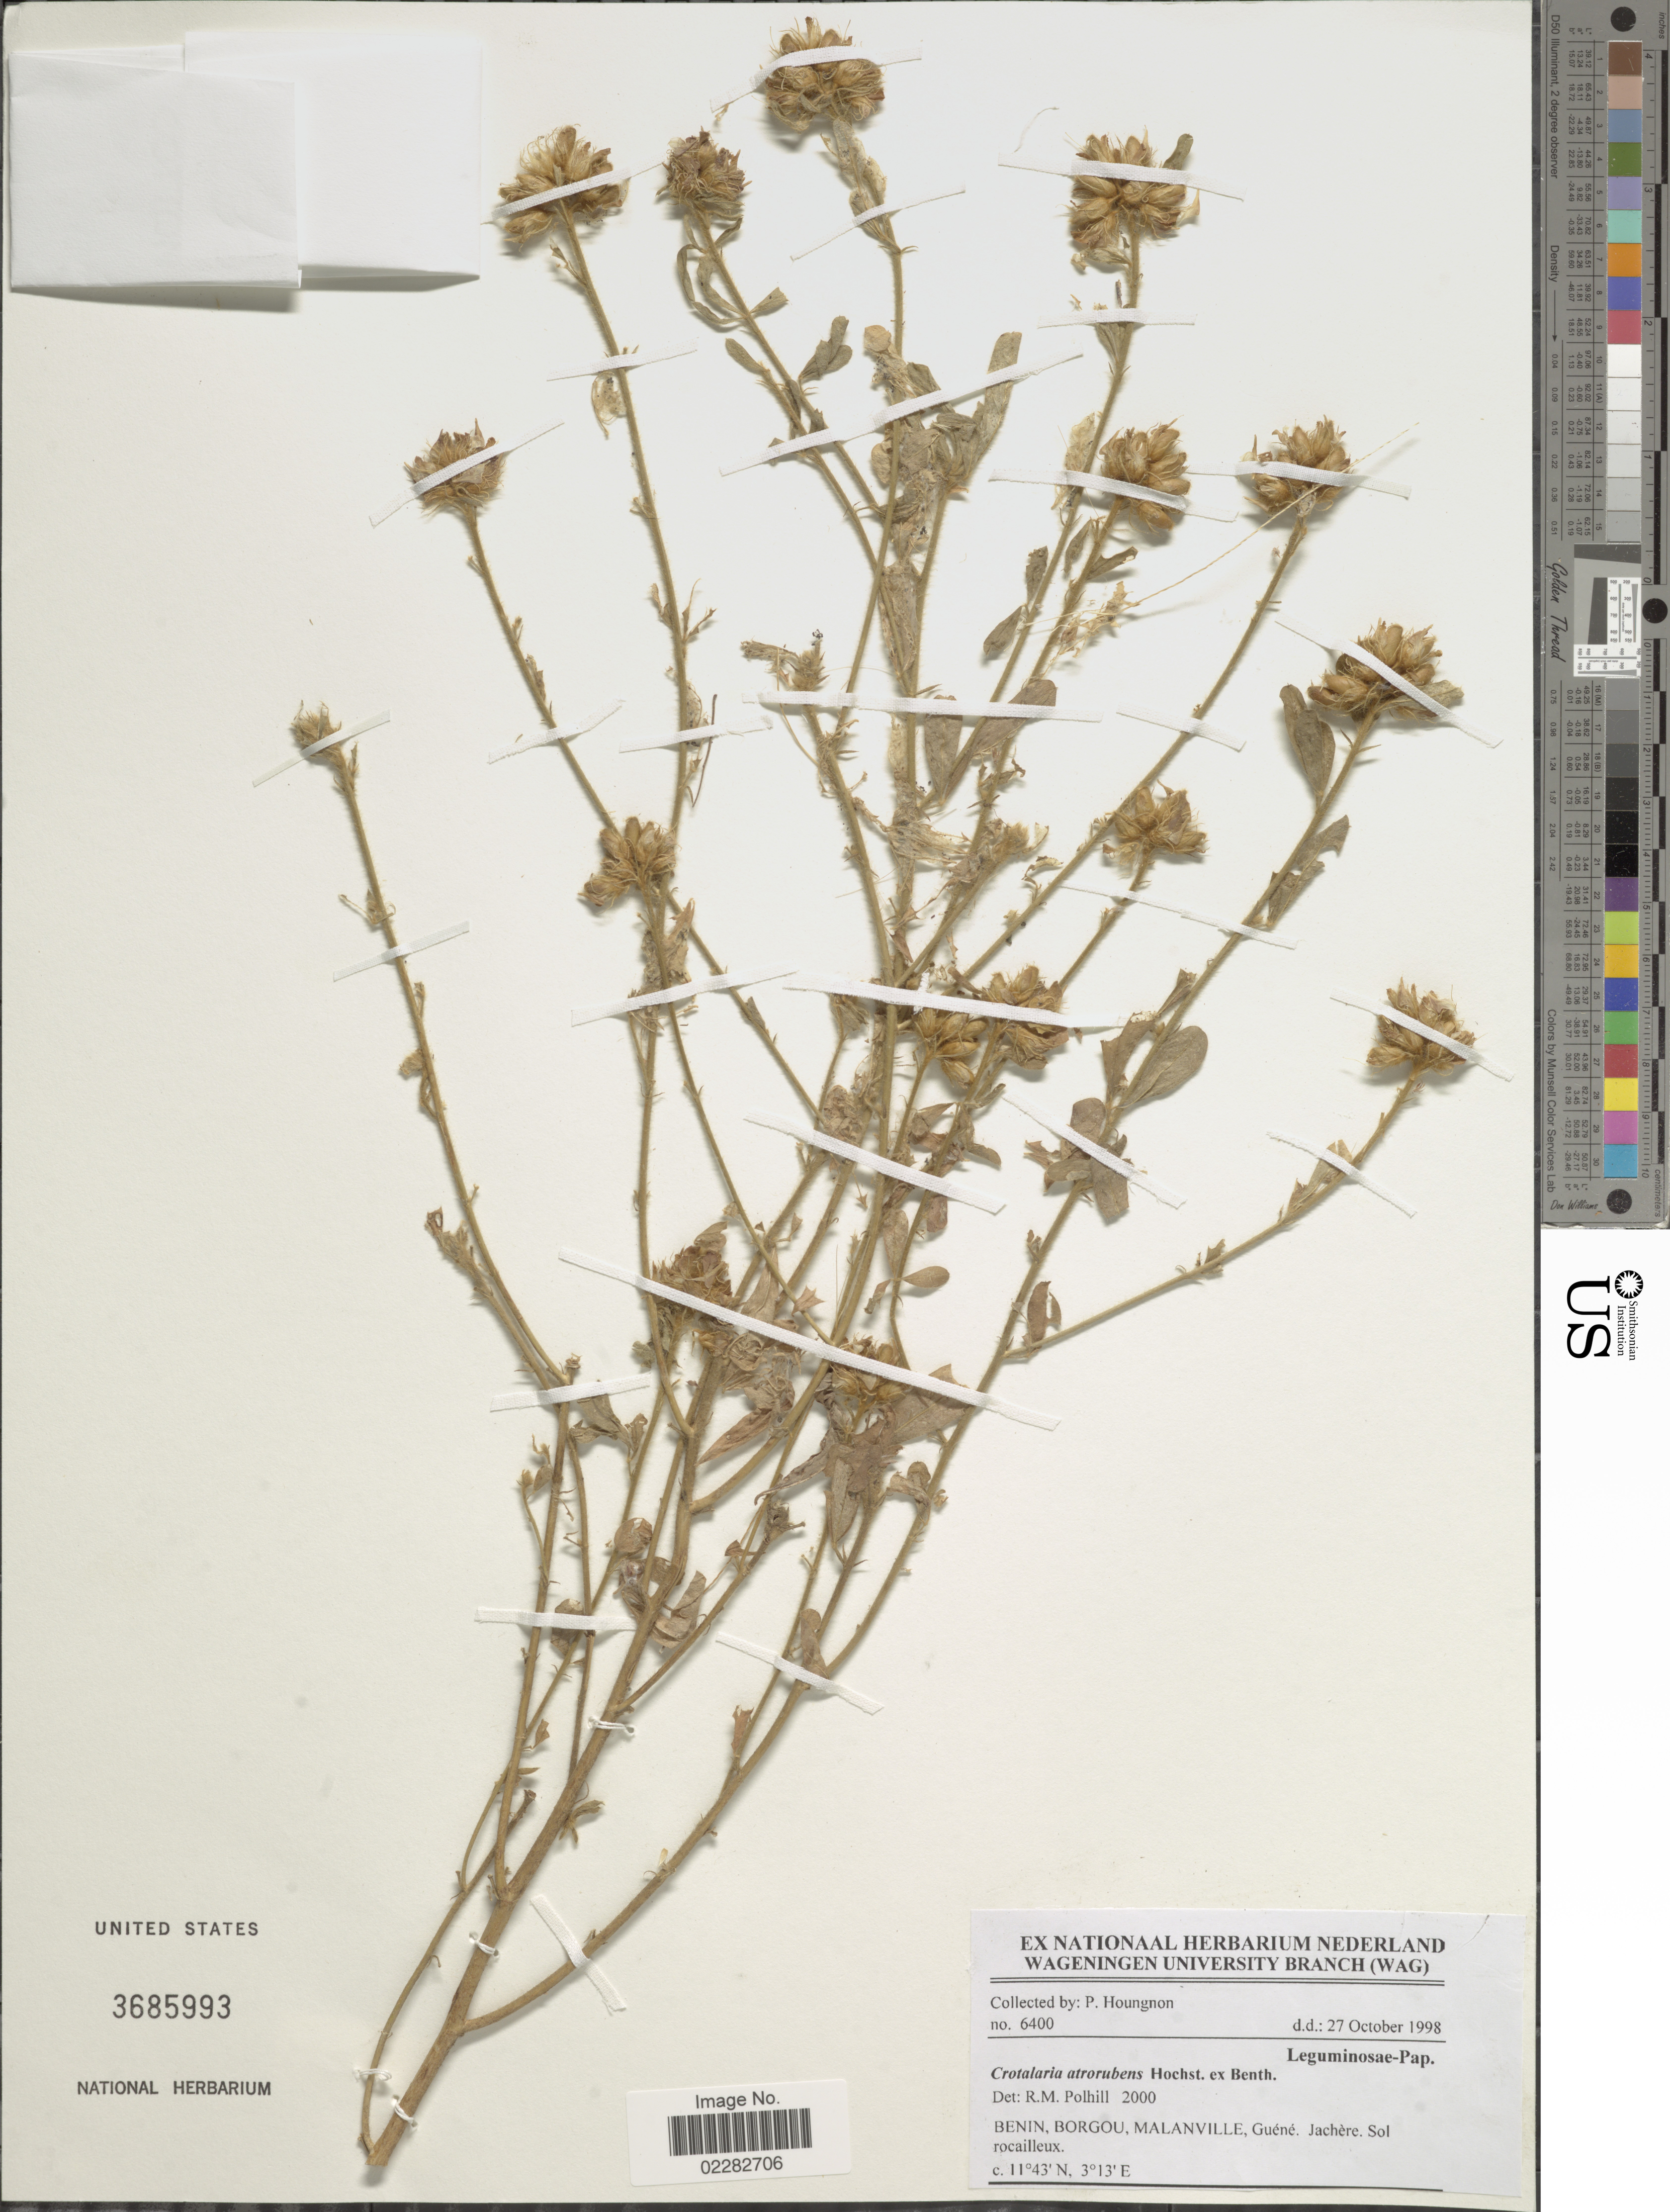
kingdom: Plantae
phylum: Tracheophyta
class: Magnoliopsida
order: Fabales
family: Fabaceae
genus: Crotalaria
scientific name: Crotalaria atrorubens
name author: Hochst. ex Benth.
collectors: P. Houngnon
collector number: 6400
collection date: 1998-10-27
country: Benin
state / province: Borgou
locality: Malanville, Guene, Jachere.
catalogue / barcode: US 3685993